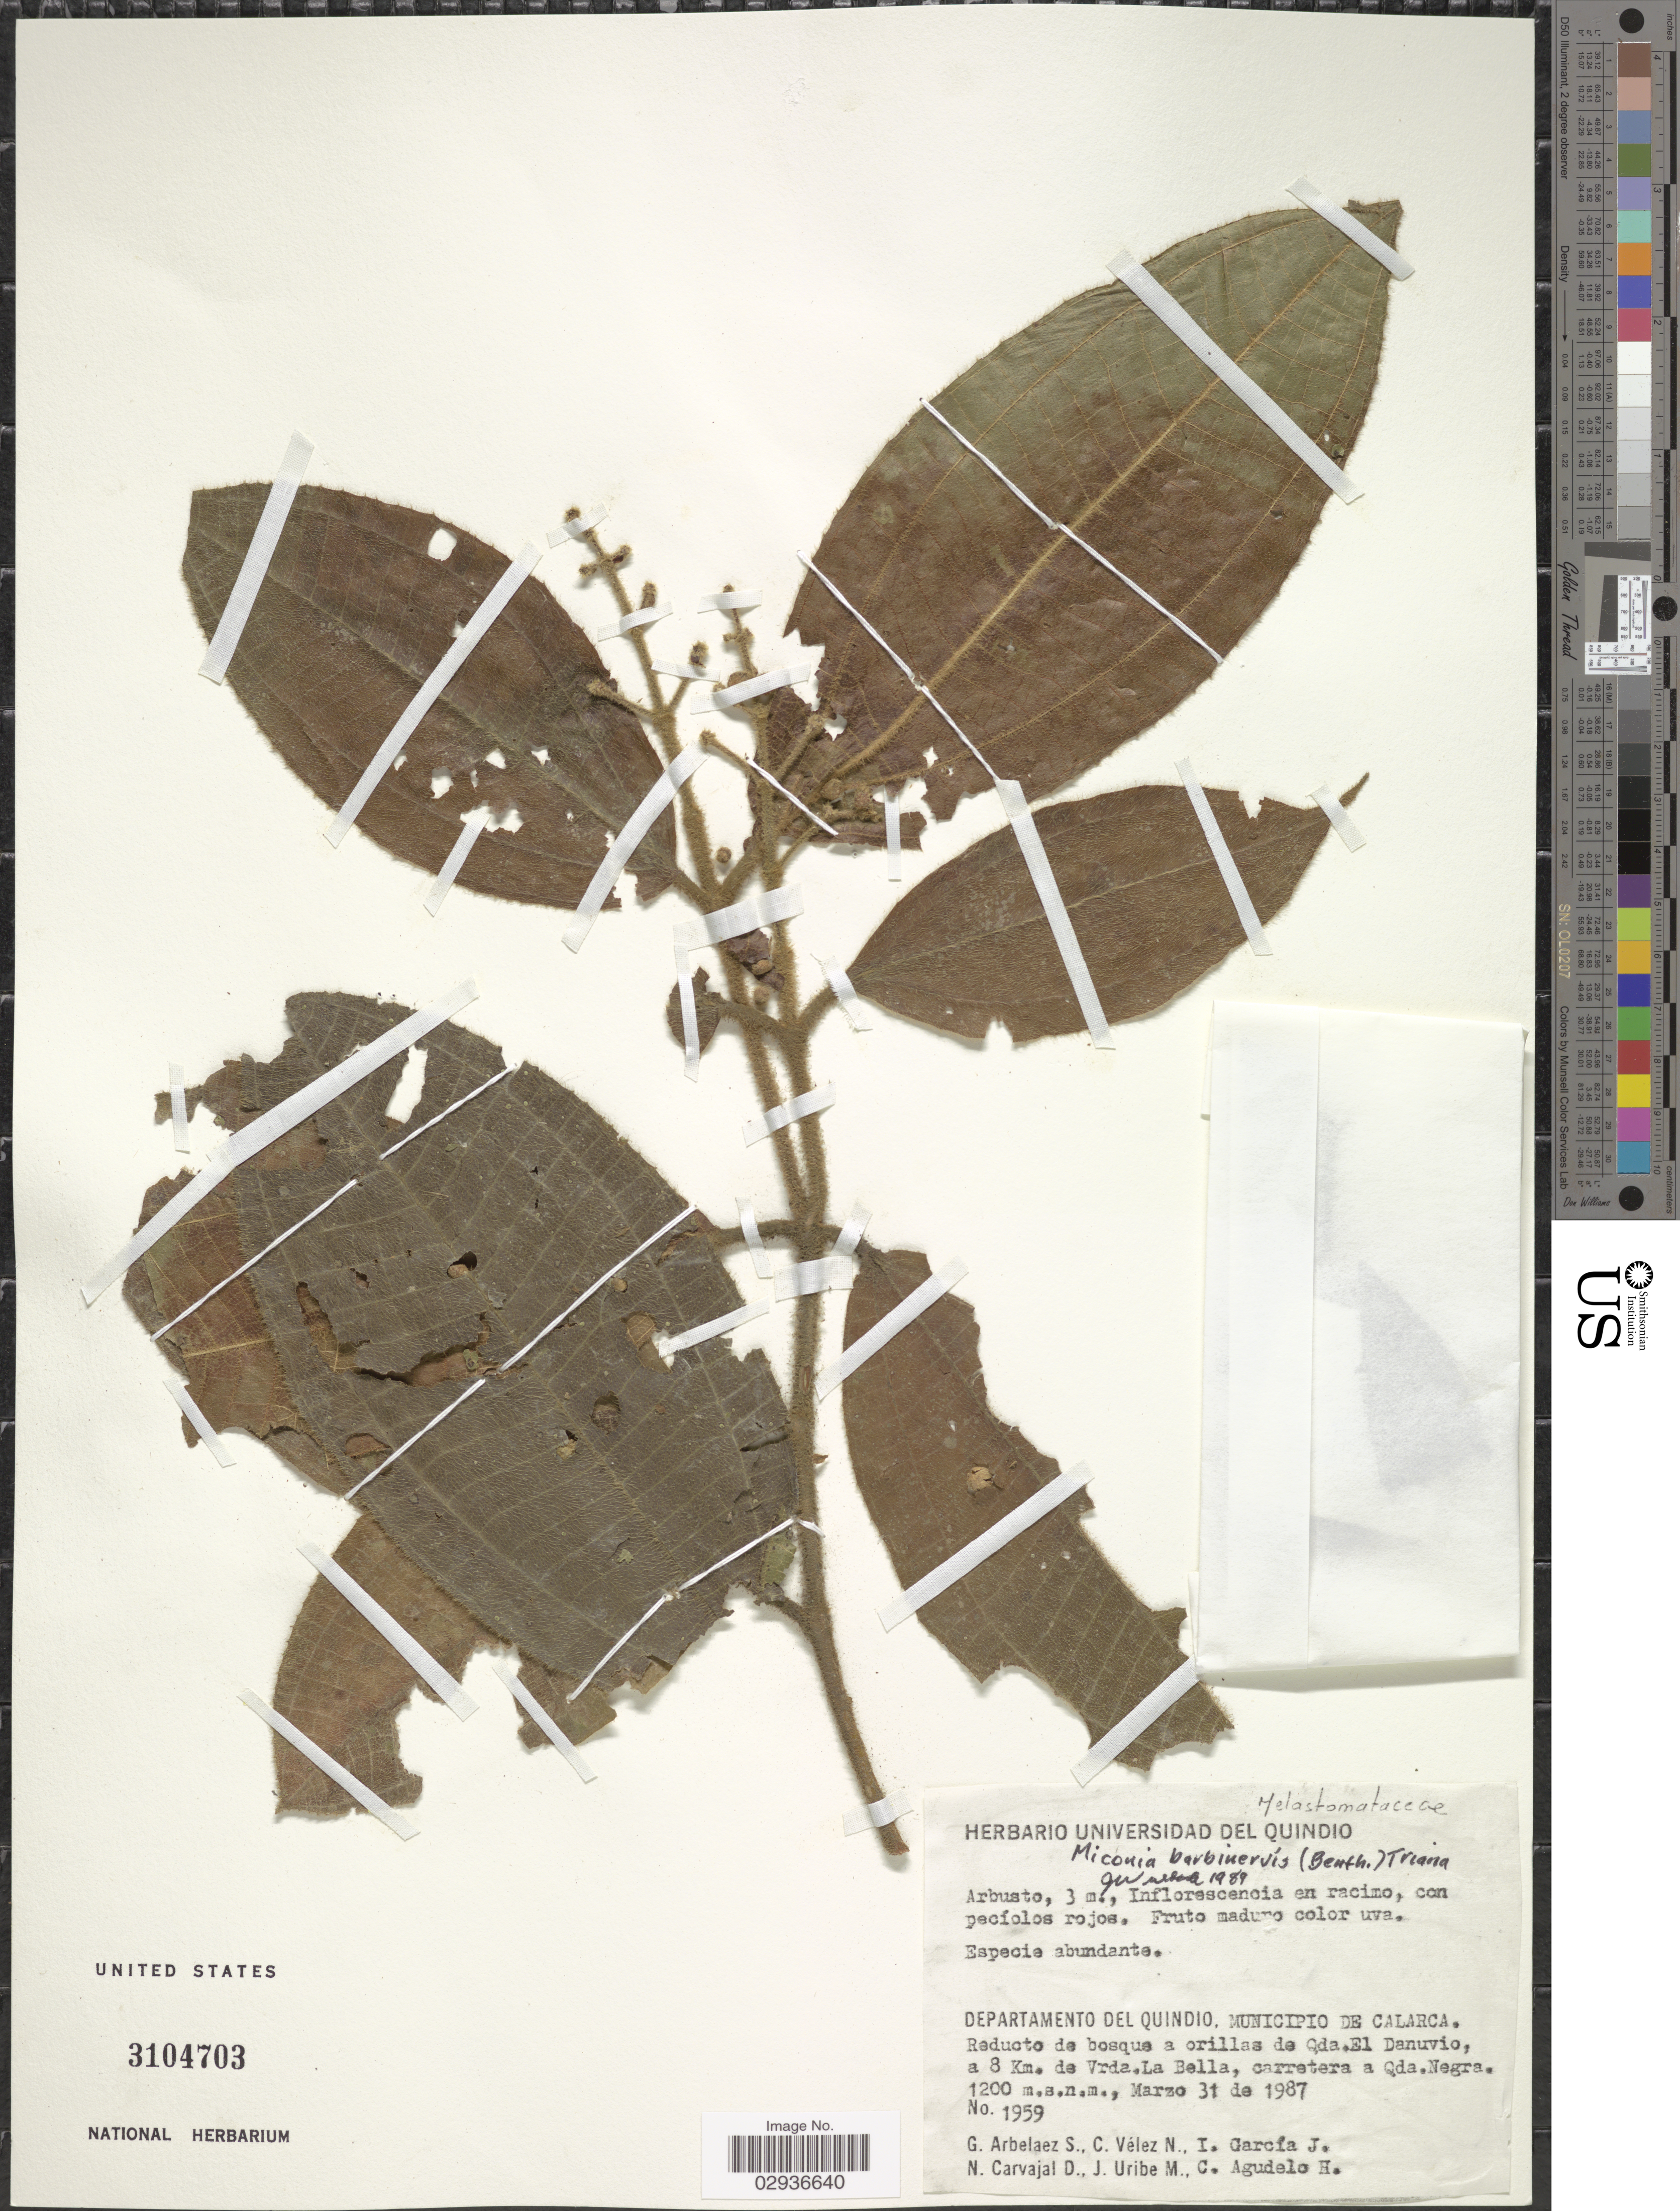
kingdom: Plantae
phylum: Tracheophyta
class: Magnoliopsida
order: Myrtales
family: Melastomataceae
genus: Miconia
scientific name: Miconia barbinervis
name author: (Benth.) Triana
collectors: G. Arbelaez S., C. Vélez N., I. Garcia J., N. Carvajal D. & et al.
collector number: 1959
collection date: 1987-03-31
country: Colombia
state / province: Quindío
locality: Departamento del Quindio, Municipio de Calarca. Reducto de bosque a orillas de Qda. El Danuvio, a 8 Km. de Vrda. La Bella, carretera a Qda. Negra.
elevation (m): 1200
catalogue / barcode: US 3104703